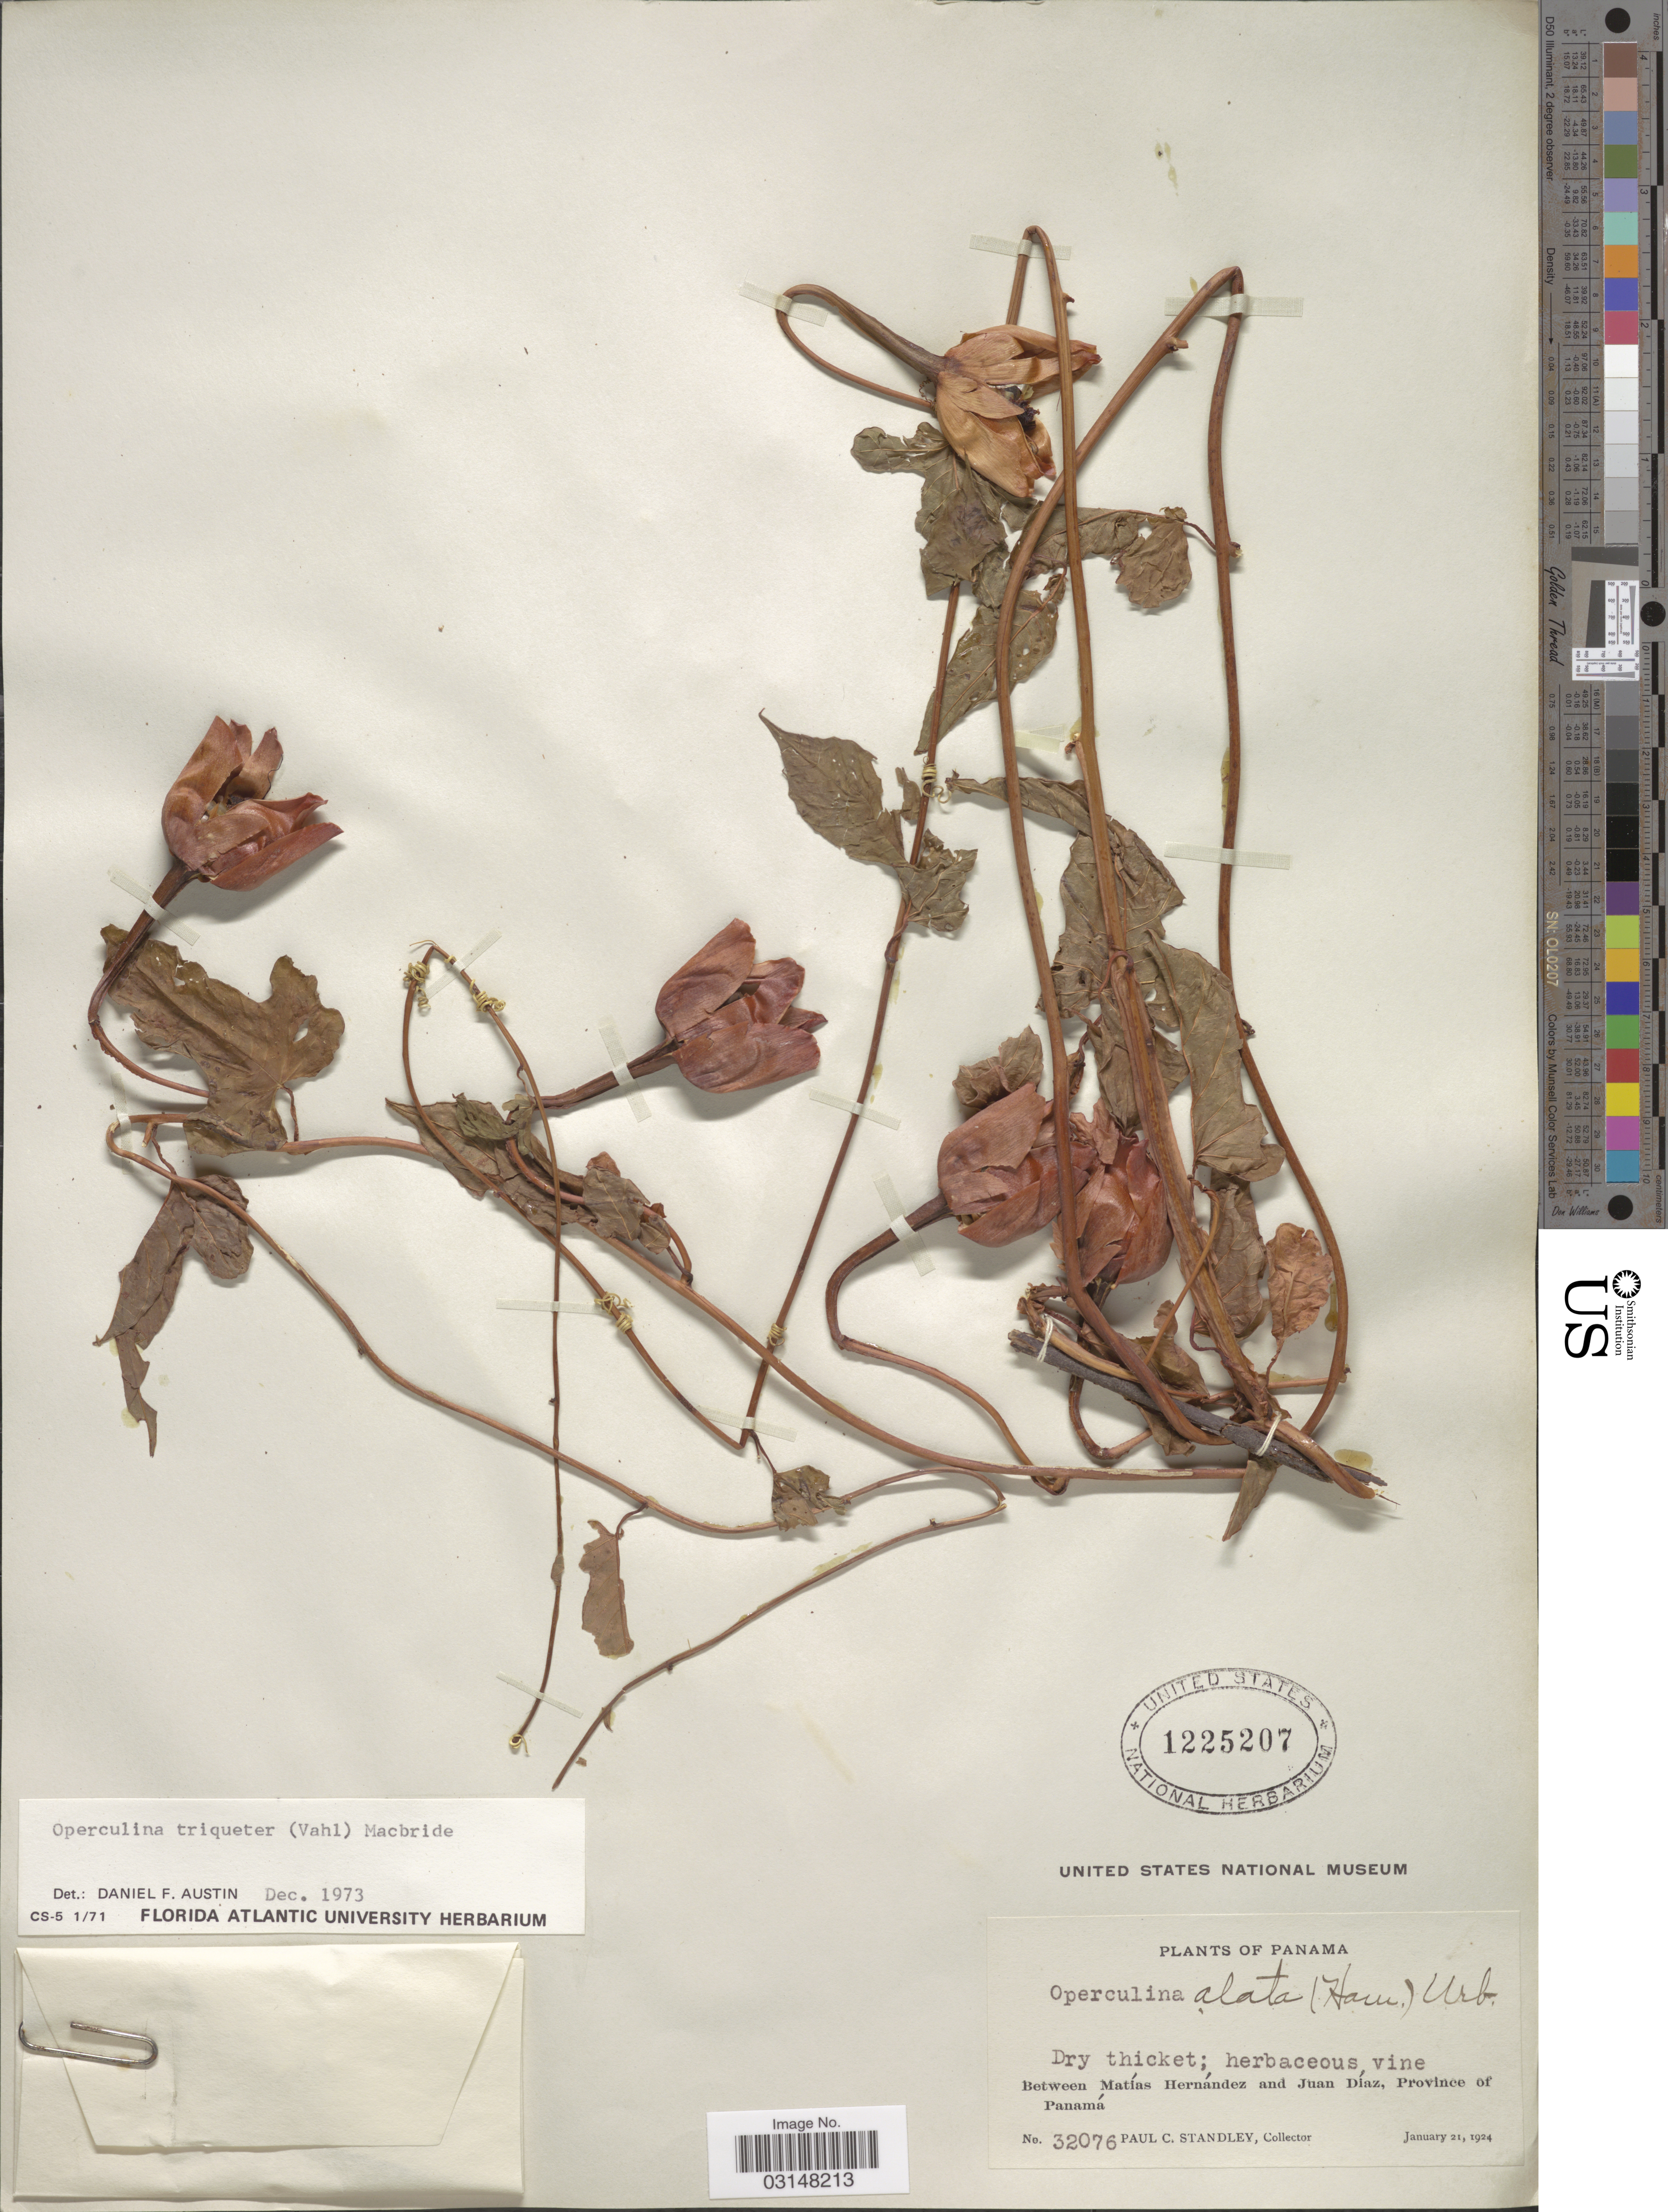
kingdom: Plantae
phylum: Tracheophyta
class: Magnoliopsida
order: Solanales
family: Convolvulaceae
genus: Operculina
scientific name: Operculina alata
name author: (Ham.) Urb.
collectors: P. C. Standley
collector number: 32076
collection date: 1924-01-21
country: Panama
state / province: Panamá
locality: Between Matías Hernández and Juan Díaz.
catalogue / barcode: US 1225207